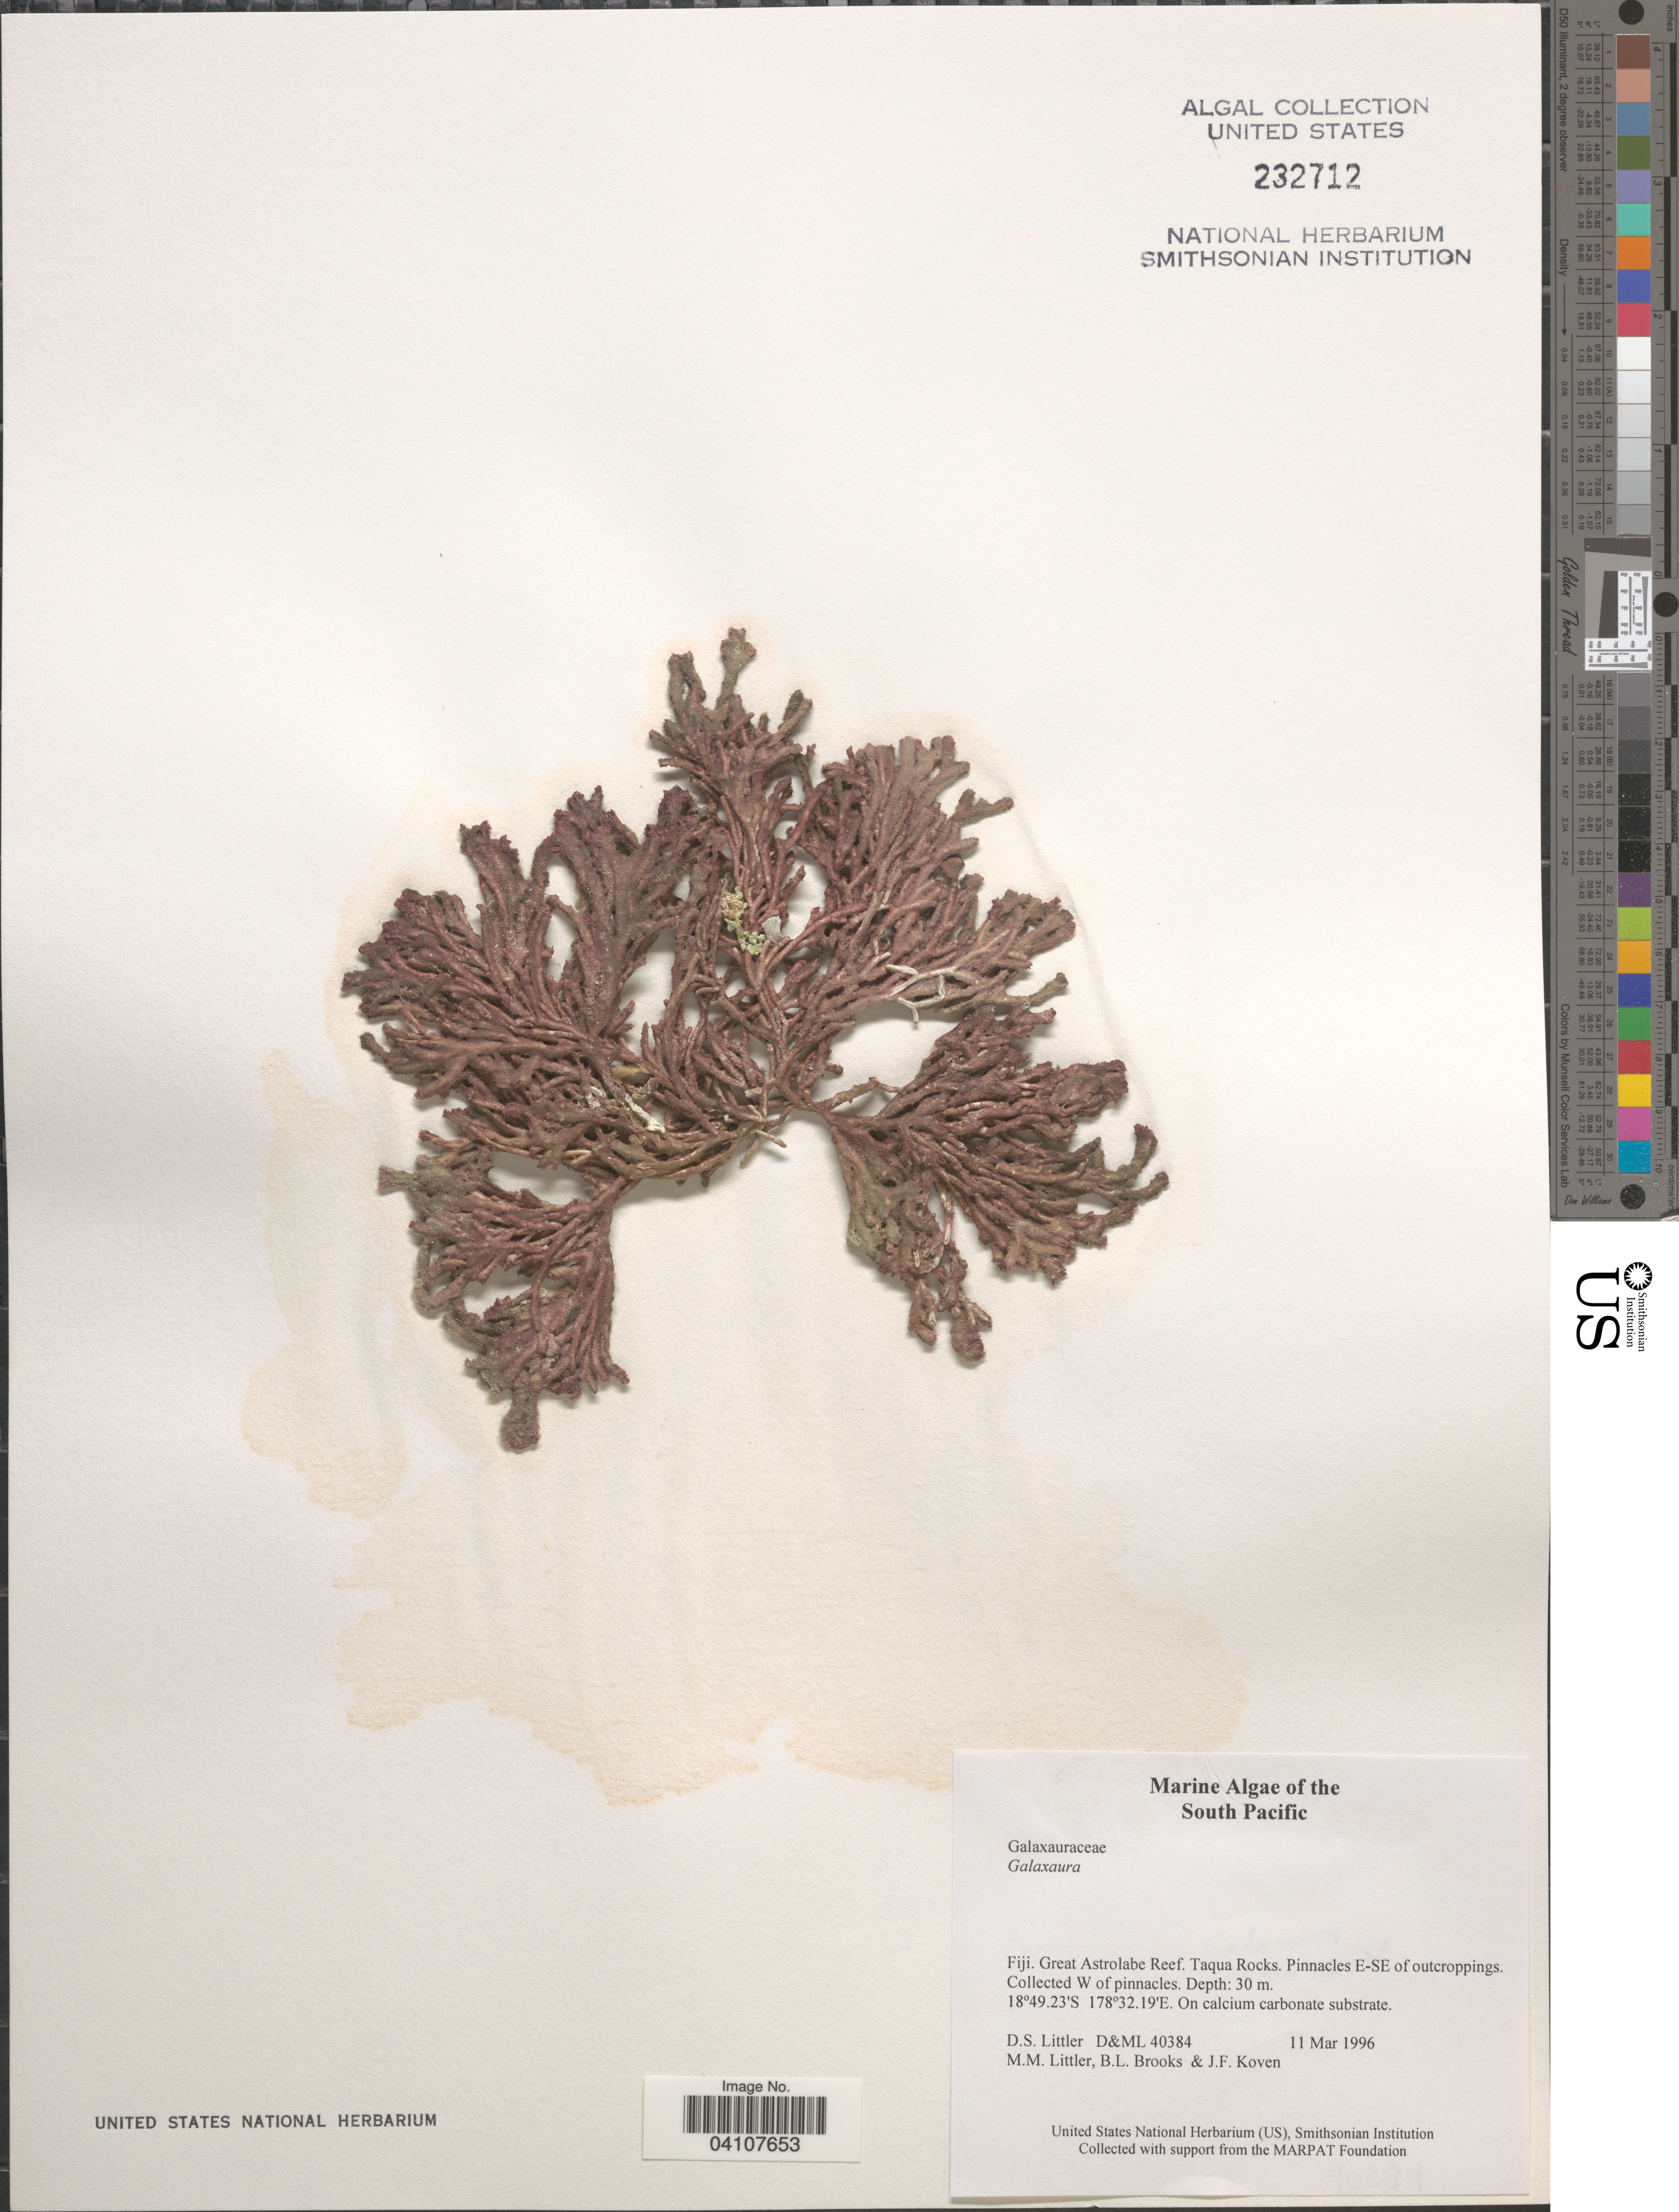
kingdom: Plantae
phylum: Rhodophyta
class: Florideophyceae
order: Nemaliales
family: Galaxauraceae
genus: Galaxaura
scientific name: Galaxaura sp.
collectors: D. S. Littler, B. Brooks & J. Koven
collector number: D&ML40384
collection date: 1996-03-11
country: Fiji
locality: South Pacific. Great Astrolabe Reef. Taqua Rocks. Pinnacles E-SE of outcroppings. Collected W of pinnacles.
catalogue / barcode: US 232712